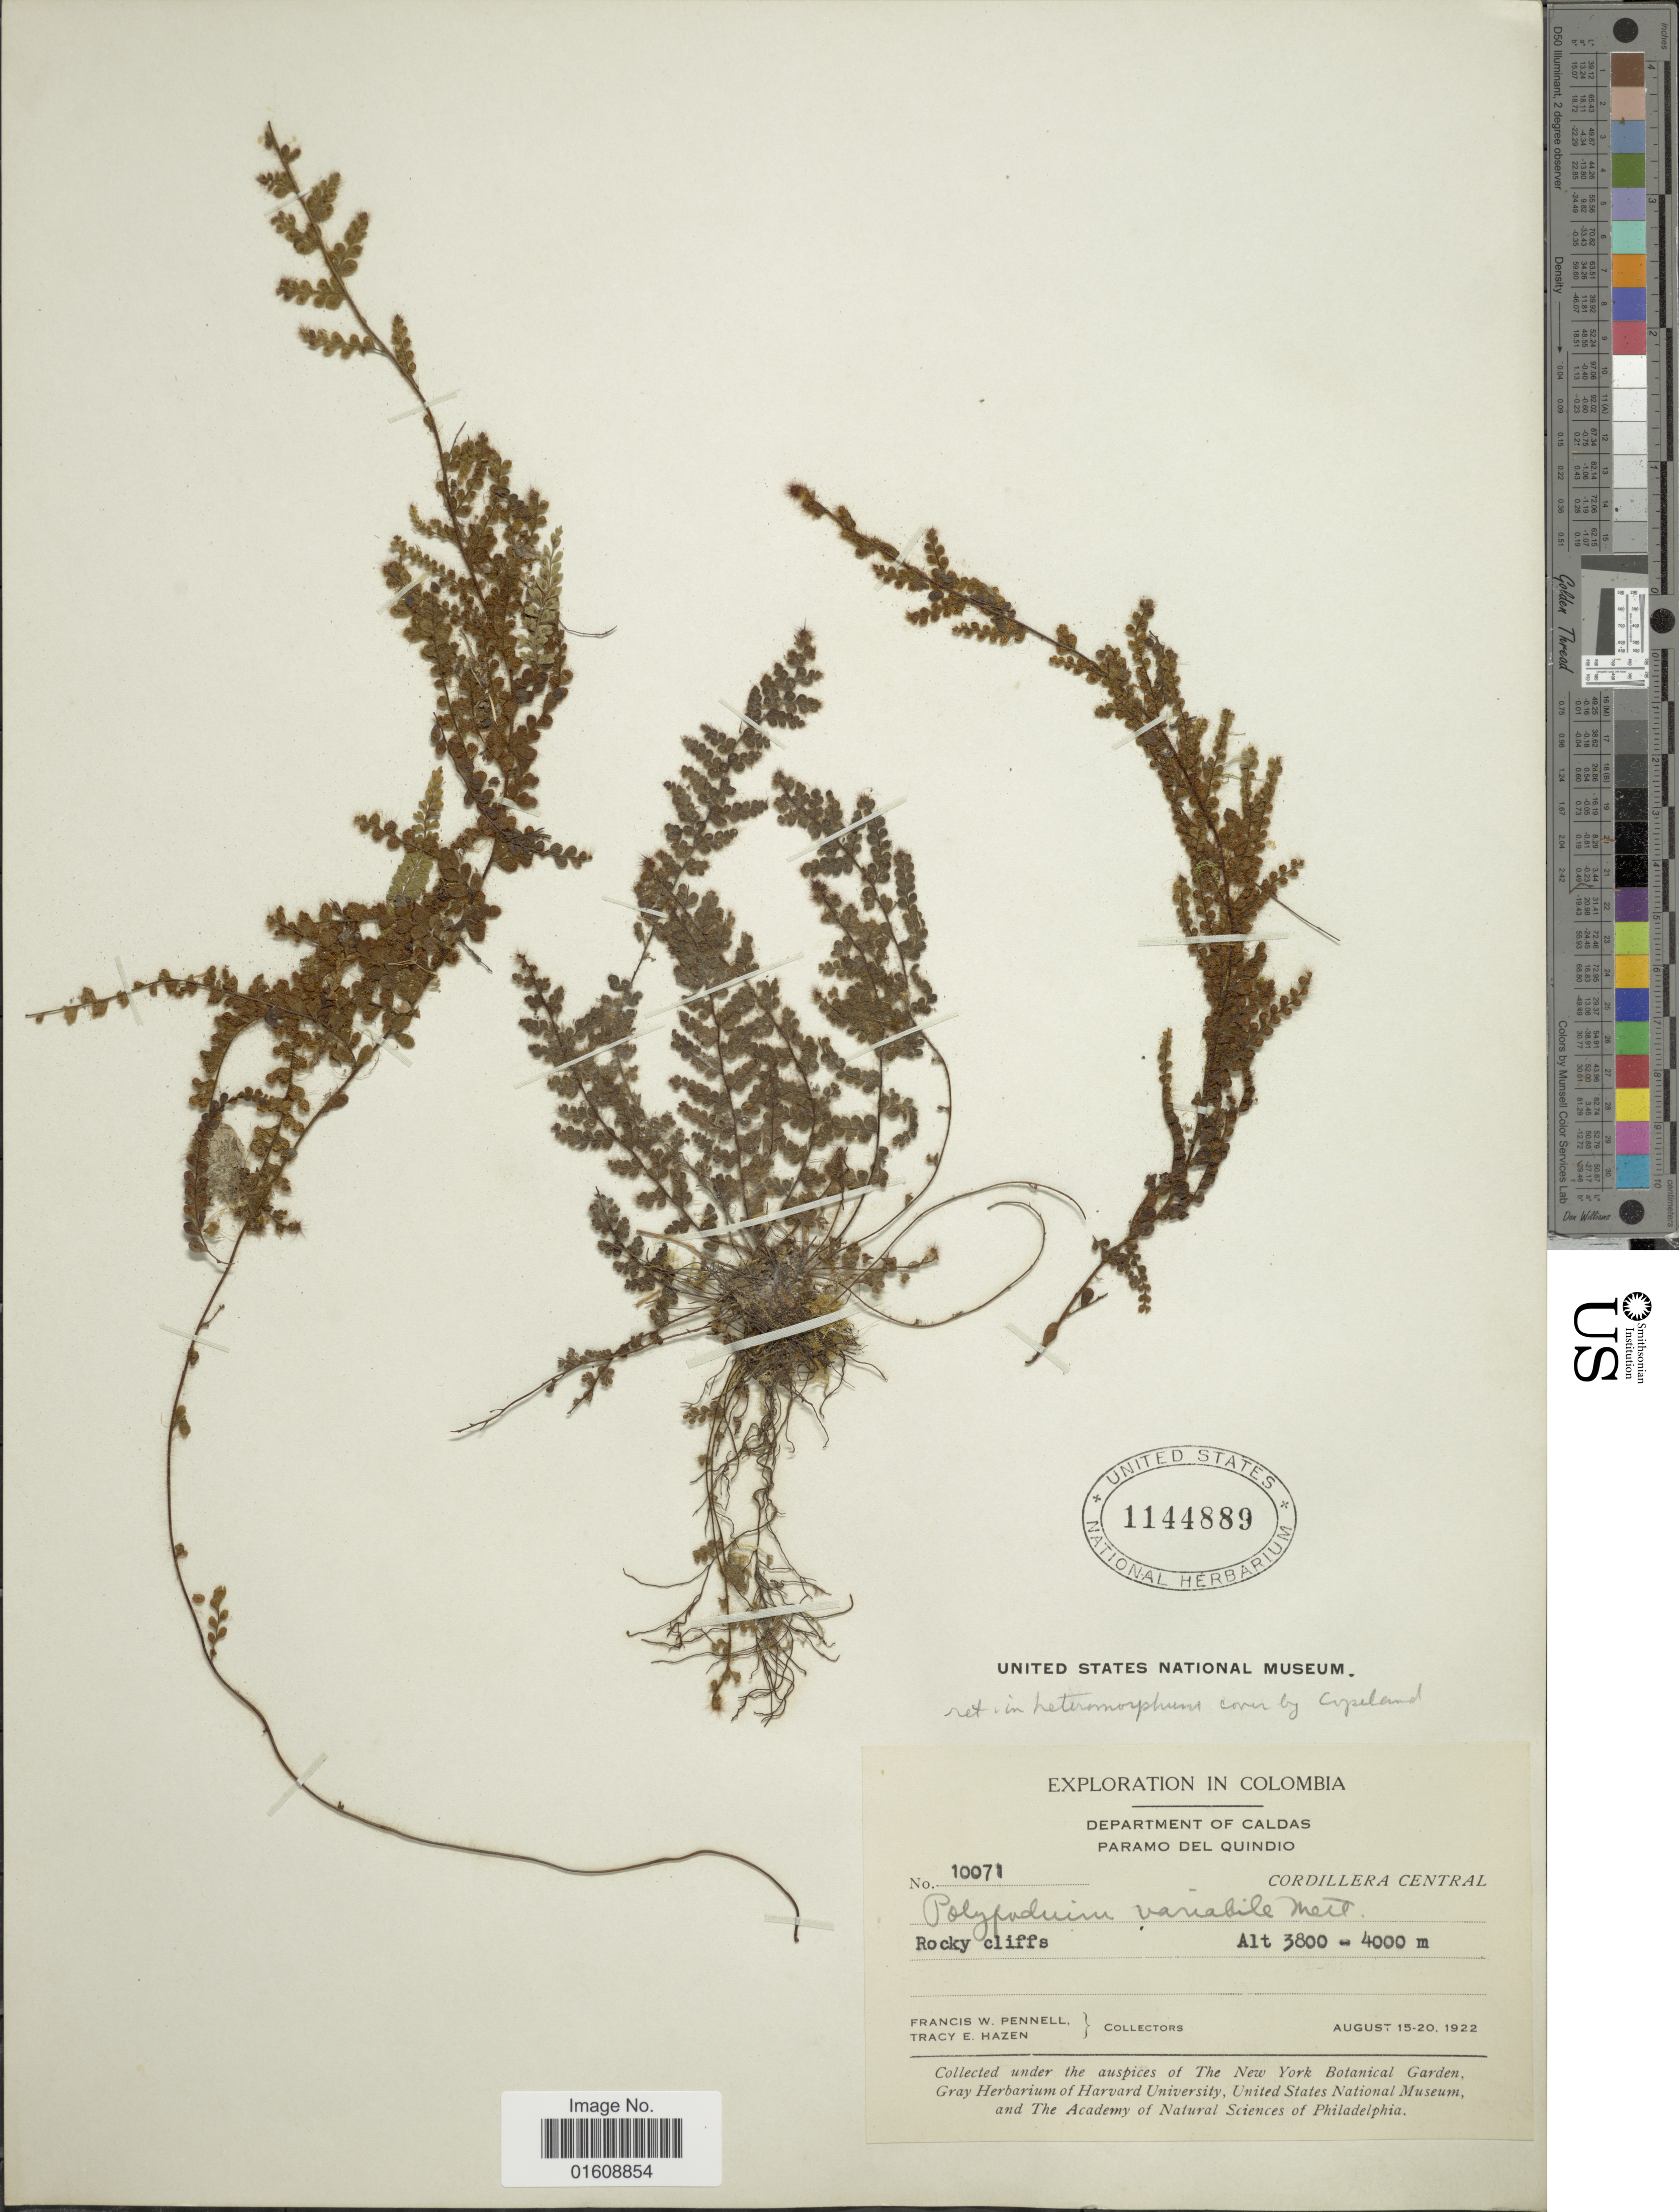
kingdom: Plantae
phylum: Tracheophyta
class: Polypodiopsida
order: Polypodiales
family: Polypodiaceae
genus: Alansmia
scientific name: Alansmia variabilis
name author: (Mett.) Moguel & M. Kessler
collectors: F. W. Pennell & T. E. Hazen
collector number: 10071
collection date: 1922-08-15/1922-08-20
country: Colombia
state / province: Caldas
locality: Paramo del Quindio. Cordillera Central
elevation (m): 3800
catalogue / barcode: US 1144889